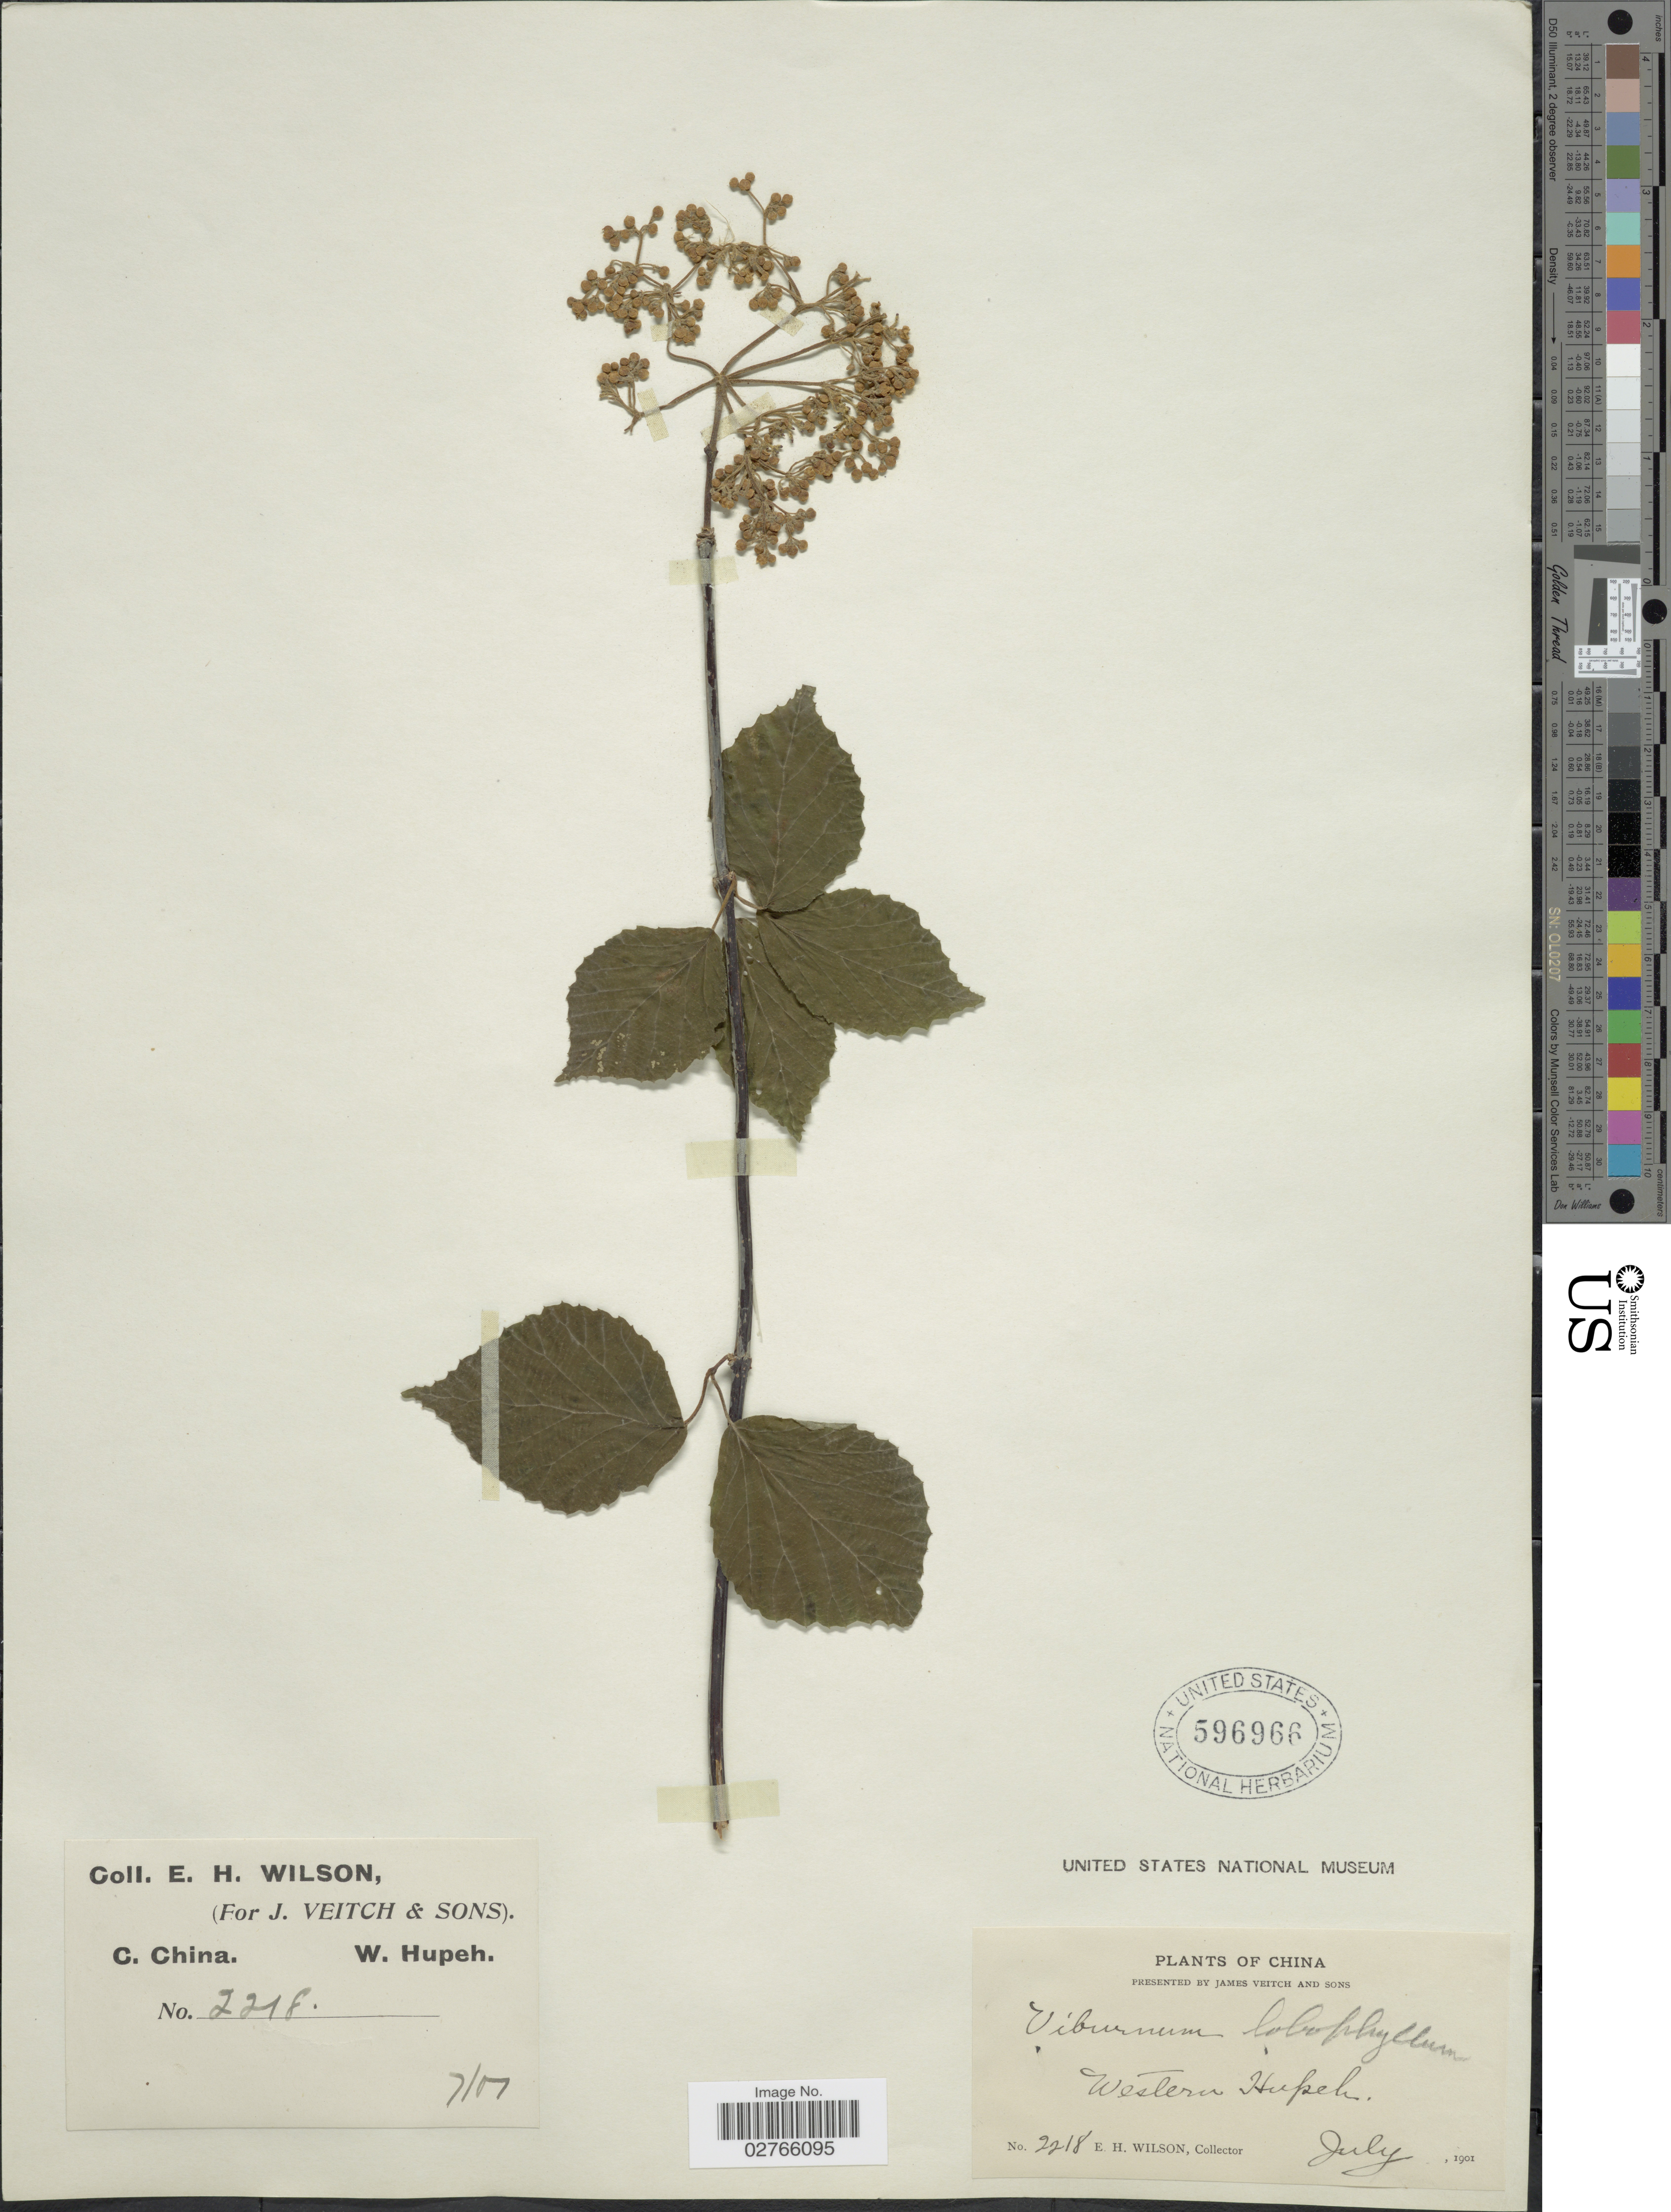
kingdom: Plantae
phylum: Tracheophyta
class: Magnoliopsida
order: Dipsacales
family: Viburnaceae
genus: Viburnum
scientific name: Viburnum lobophyllum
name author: Graebn.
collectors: E. Wilson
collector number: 2218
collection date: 1901-07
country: China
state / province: Hubei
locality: Western Hupeh, C. China, W. Hupeh.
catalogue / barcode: US 596966